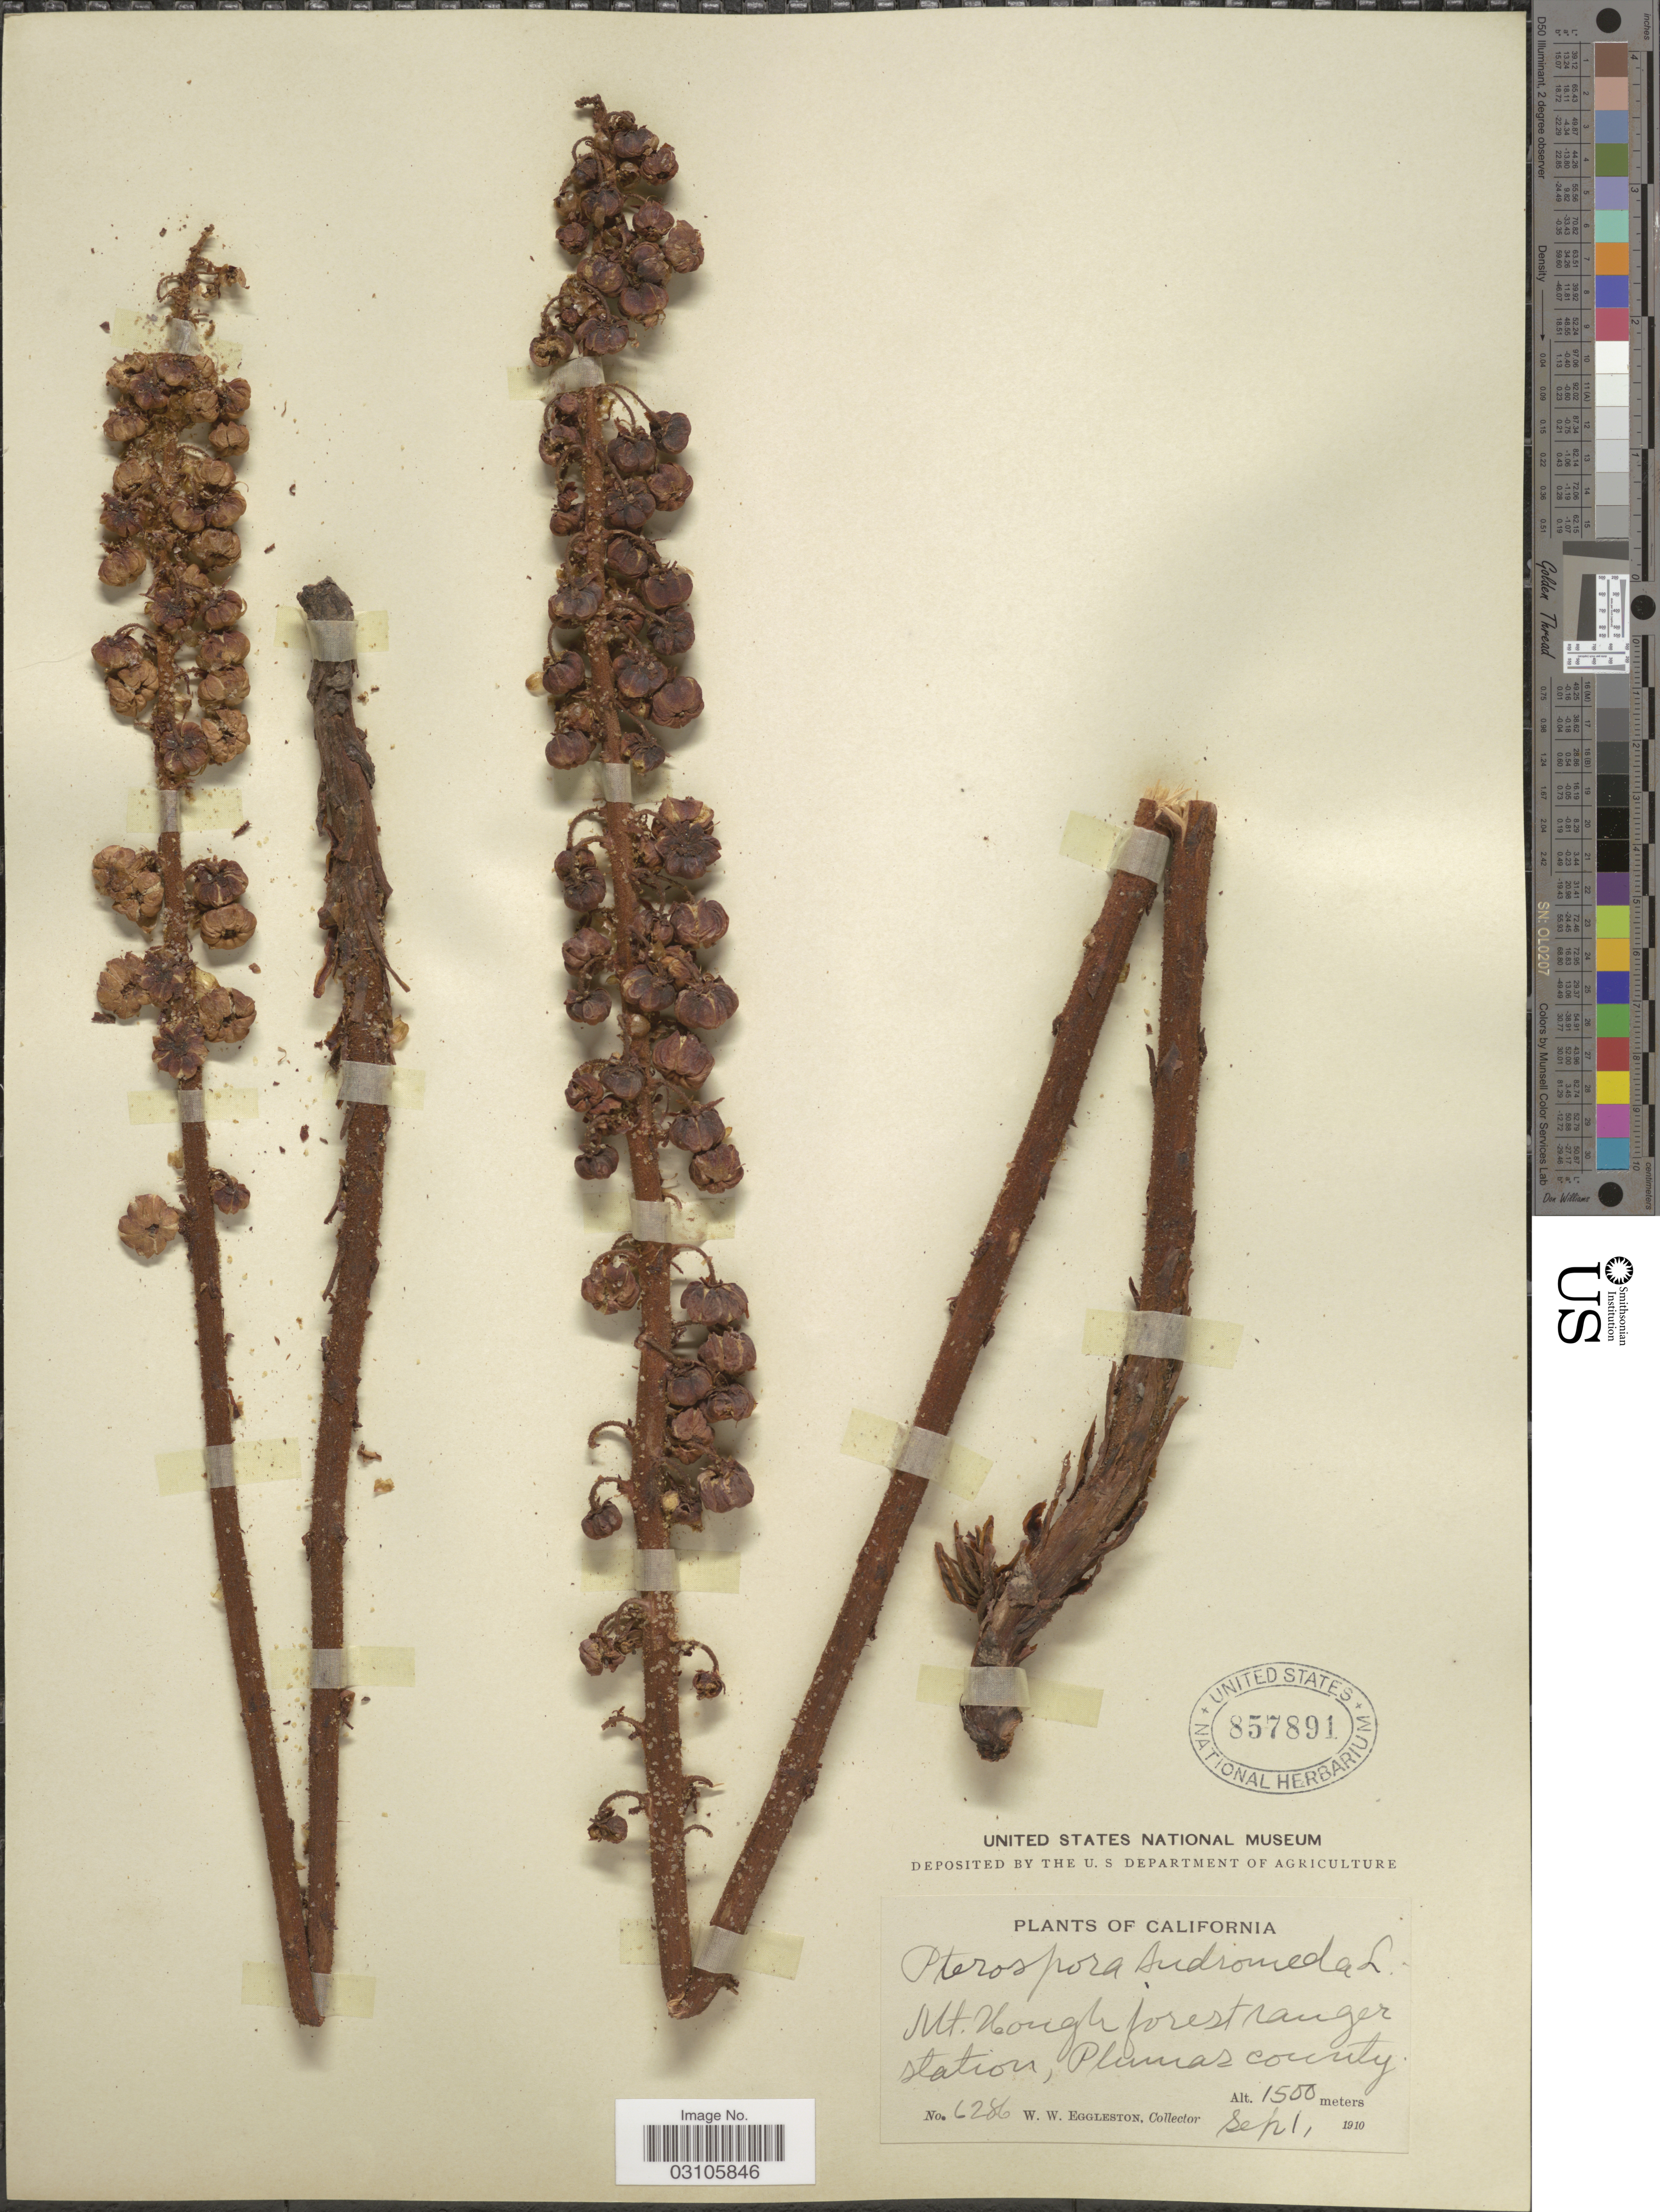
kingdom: Plantae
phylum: Tracheophyta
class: Magnoliopsida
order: Ericales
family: Ericaceae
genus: Pterospora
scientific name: Pterospora andromedea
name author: Nutt.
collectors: W. W. Eggleston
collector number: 6286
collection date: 1910-09-01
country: United States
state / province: California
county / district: Plumas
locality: Mt. Hough forest ranger station, Plumas County.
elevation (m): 1500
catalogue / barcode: US 857891